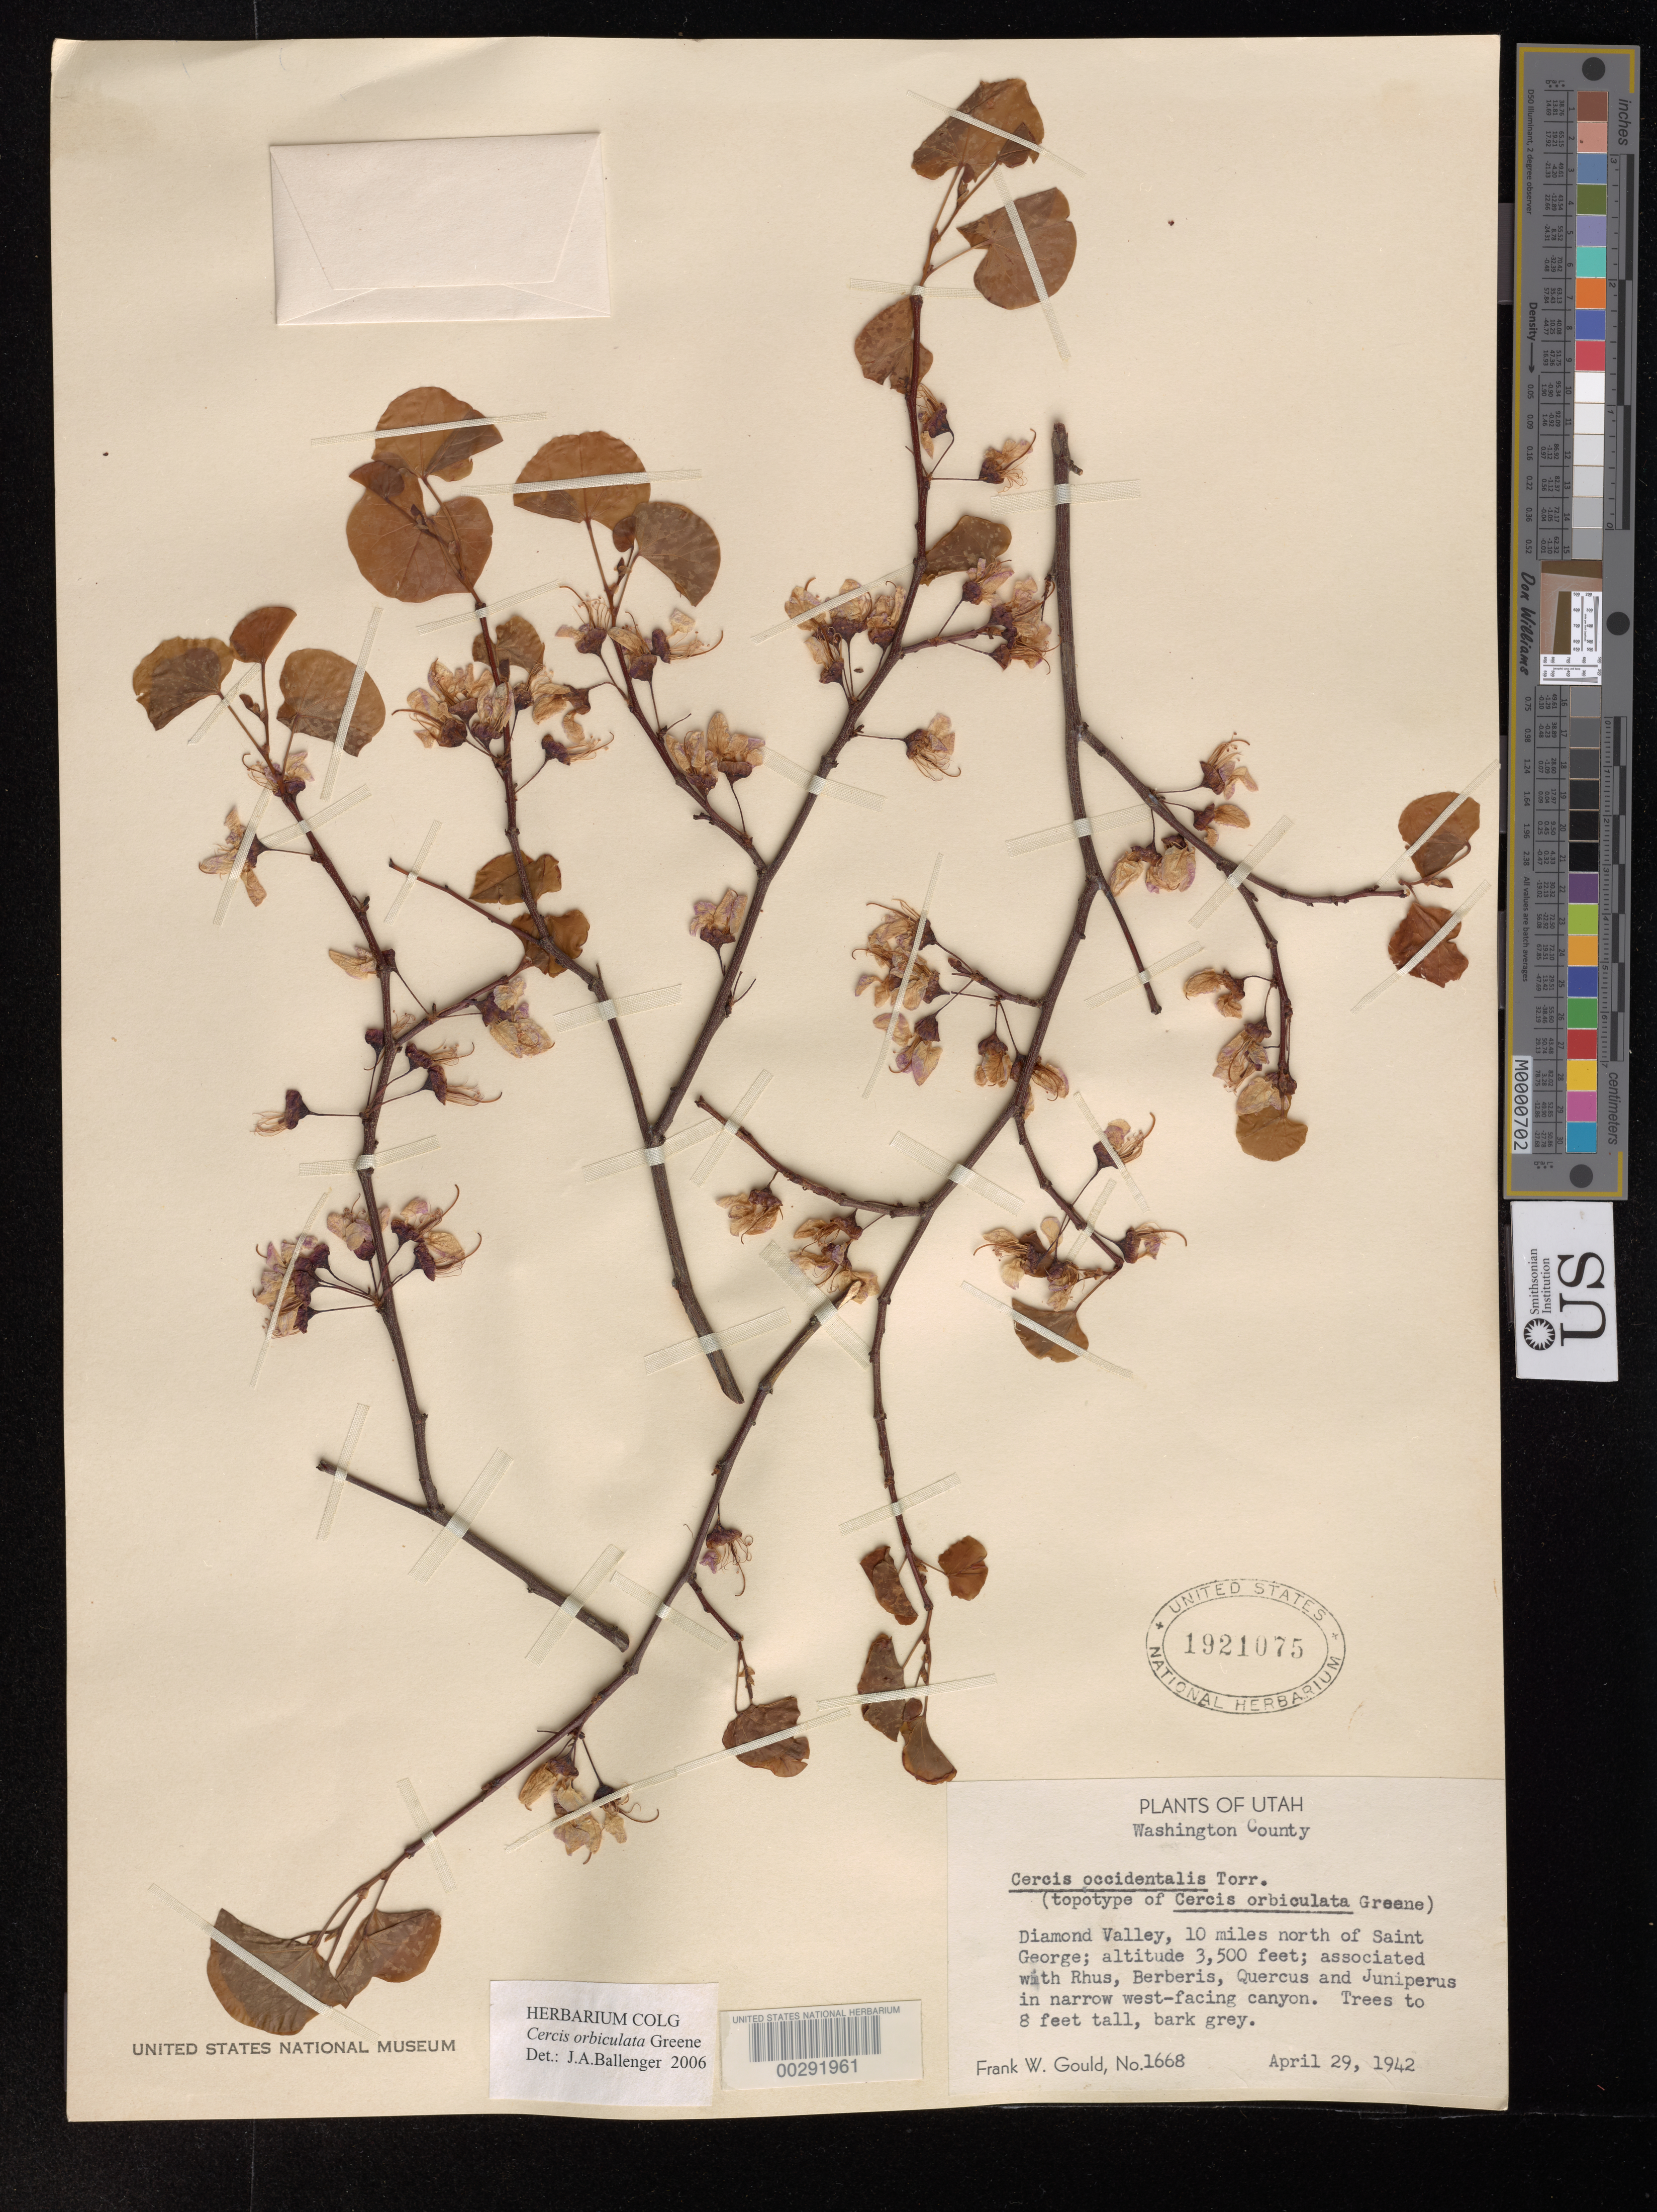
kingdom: Plantae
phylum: Tracheophyta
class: Magnoliopsida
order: Fabales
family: Fabaceae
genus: Cercis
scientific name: Cercis orbiculata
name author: Greene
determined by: Ballenger, J. A., (COLG), Columbus State University - Herbarium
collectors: F. W. Gould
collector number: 1668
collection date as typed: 29 Apr 1942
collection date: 1942-04-29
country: United States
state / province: Utah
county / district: Washington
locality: Diamond valley, 10 mi n of saint george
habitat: In narrow w facing canyon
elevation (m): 1067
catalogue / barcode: US 1921075